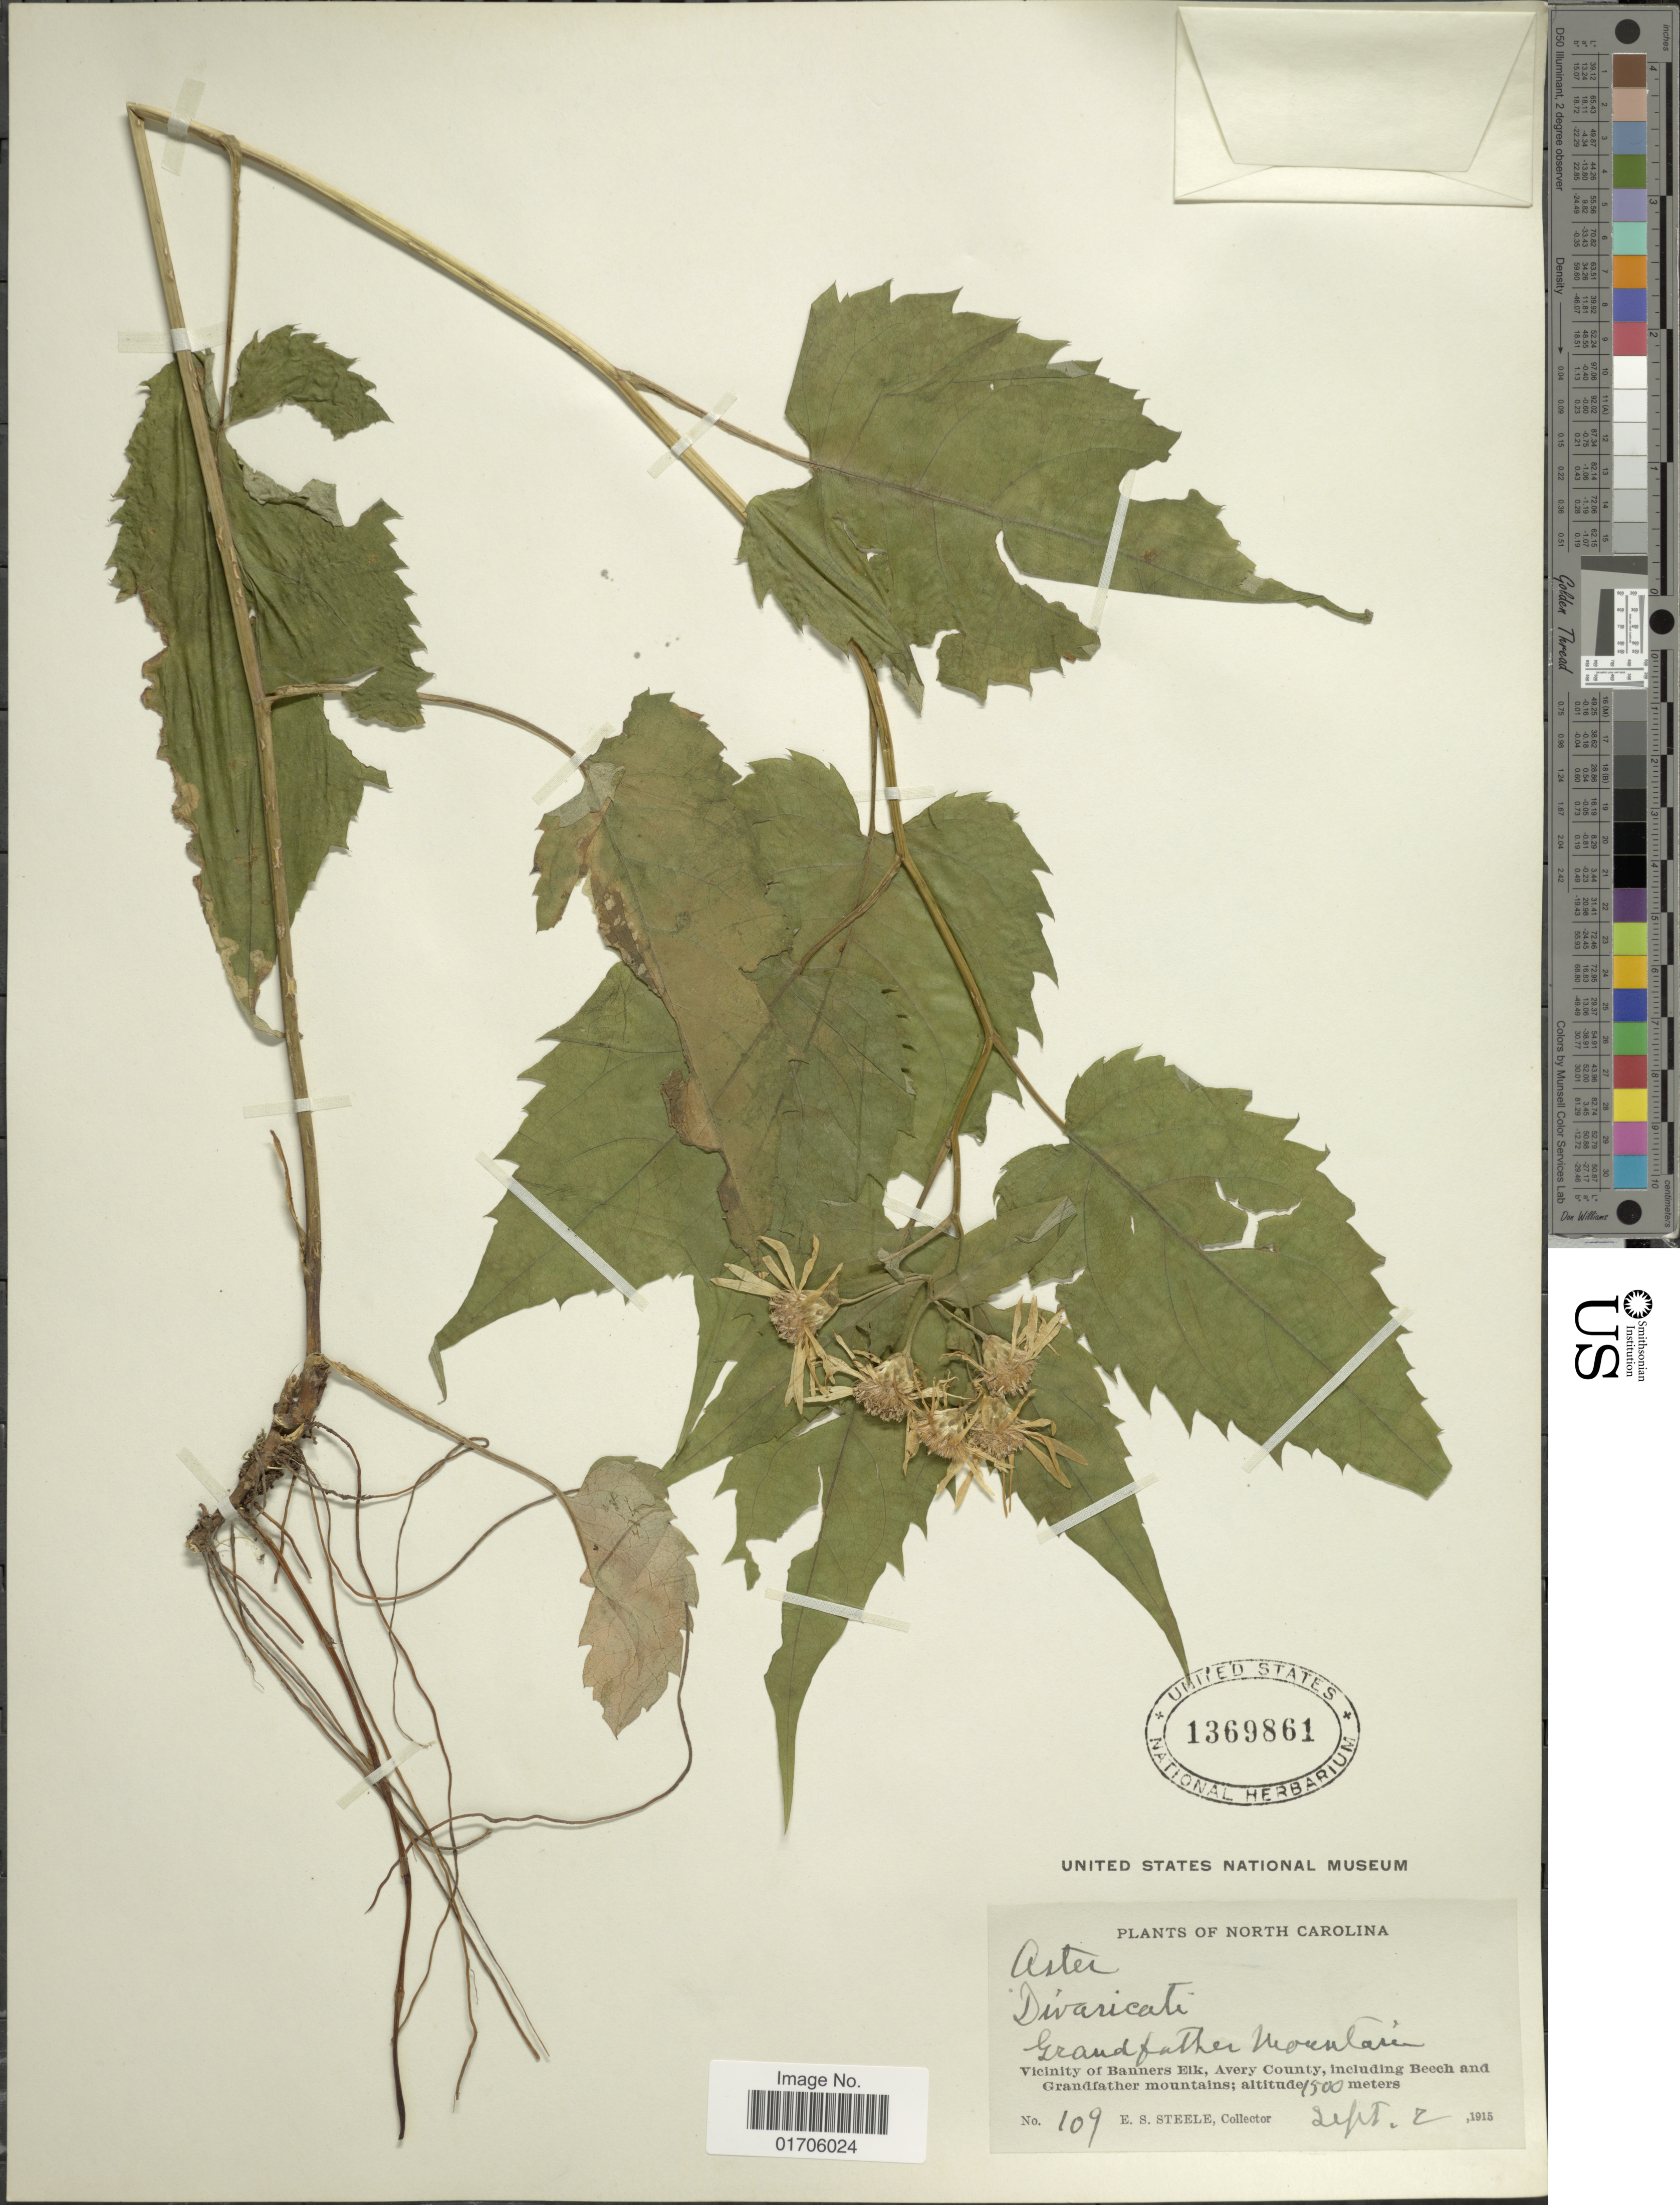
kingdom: Plantae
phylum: Tracheophyta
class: Magnoliopsida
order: Asterales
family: Asteraceae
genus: Eurybia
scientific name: Eurybia sp.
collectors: E. Steele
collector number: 109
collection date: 1915-09-02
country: United States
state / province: North Carolina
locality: North Carolina. Grandfather Mountain. Vicinity of Banners Elk, Avery County, including Beech and Grandfather mountains.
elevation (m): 1500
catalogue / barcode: US 1369861